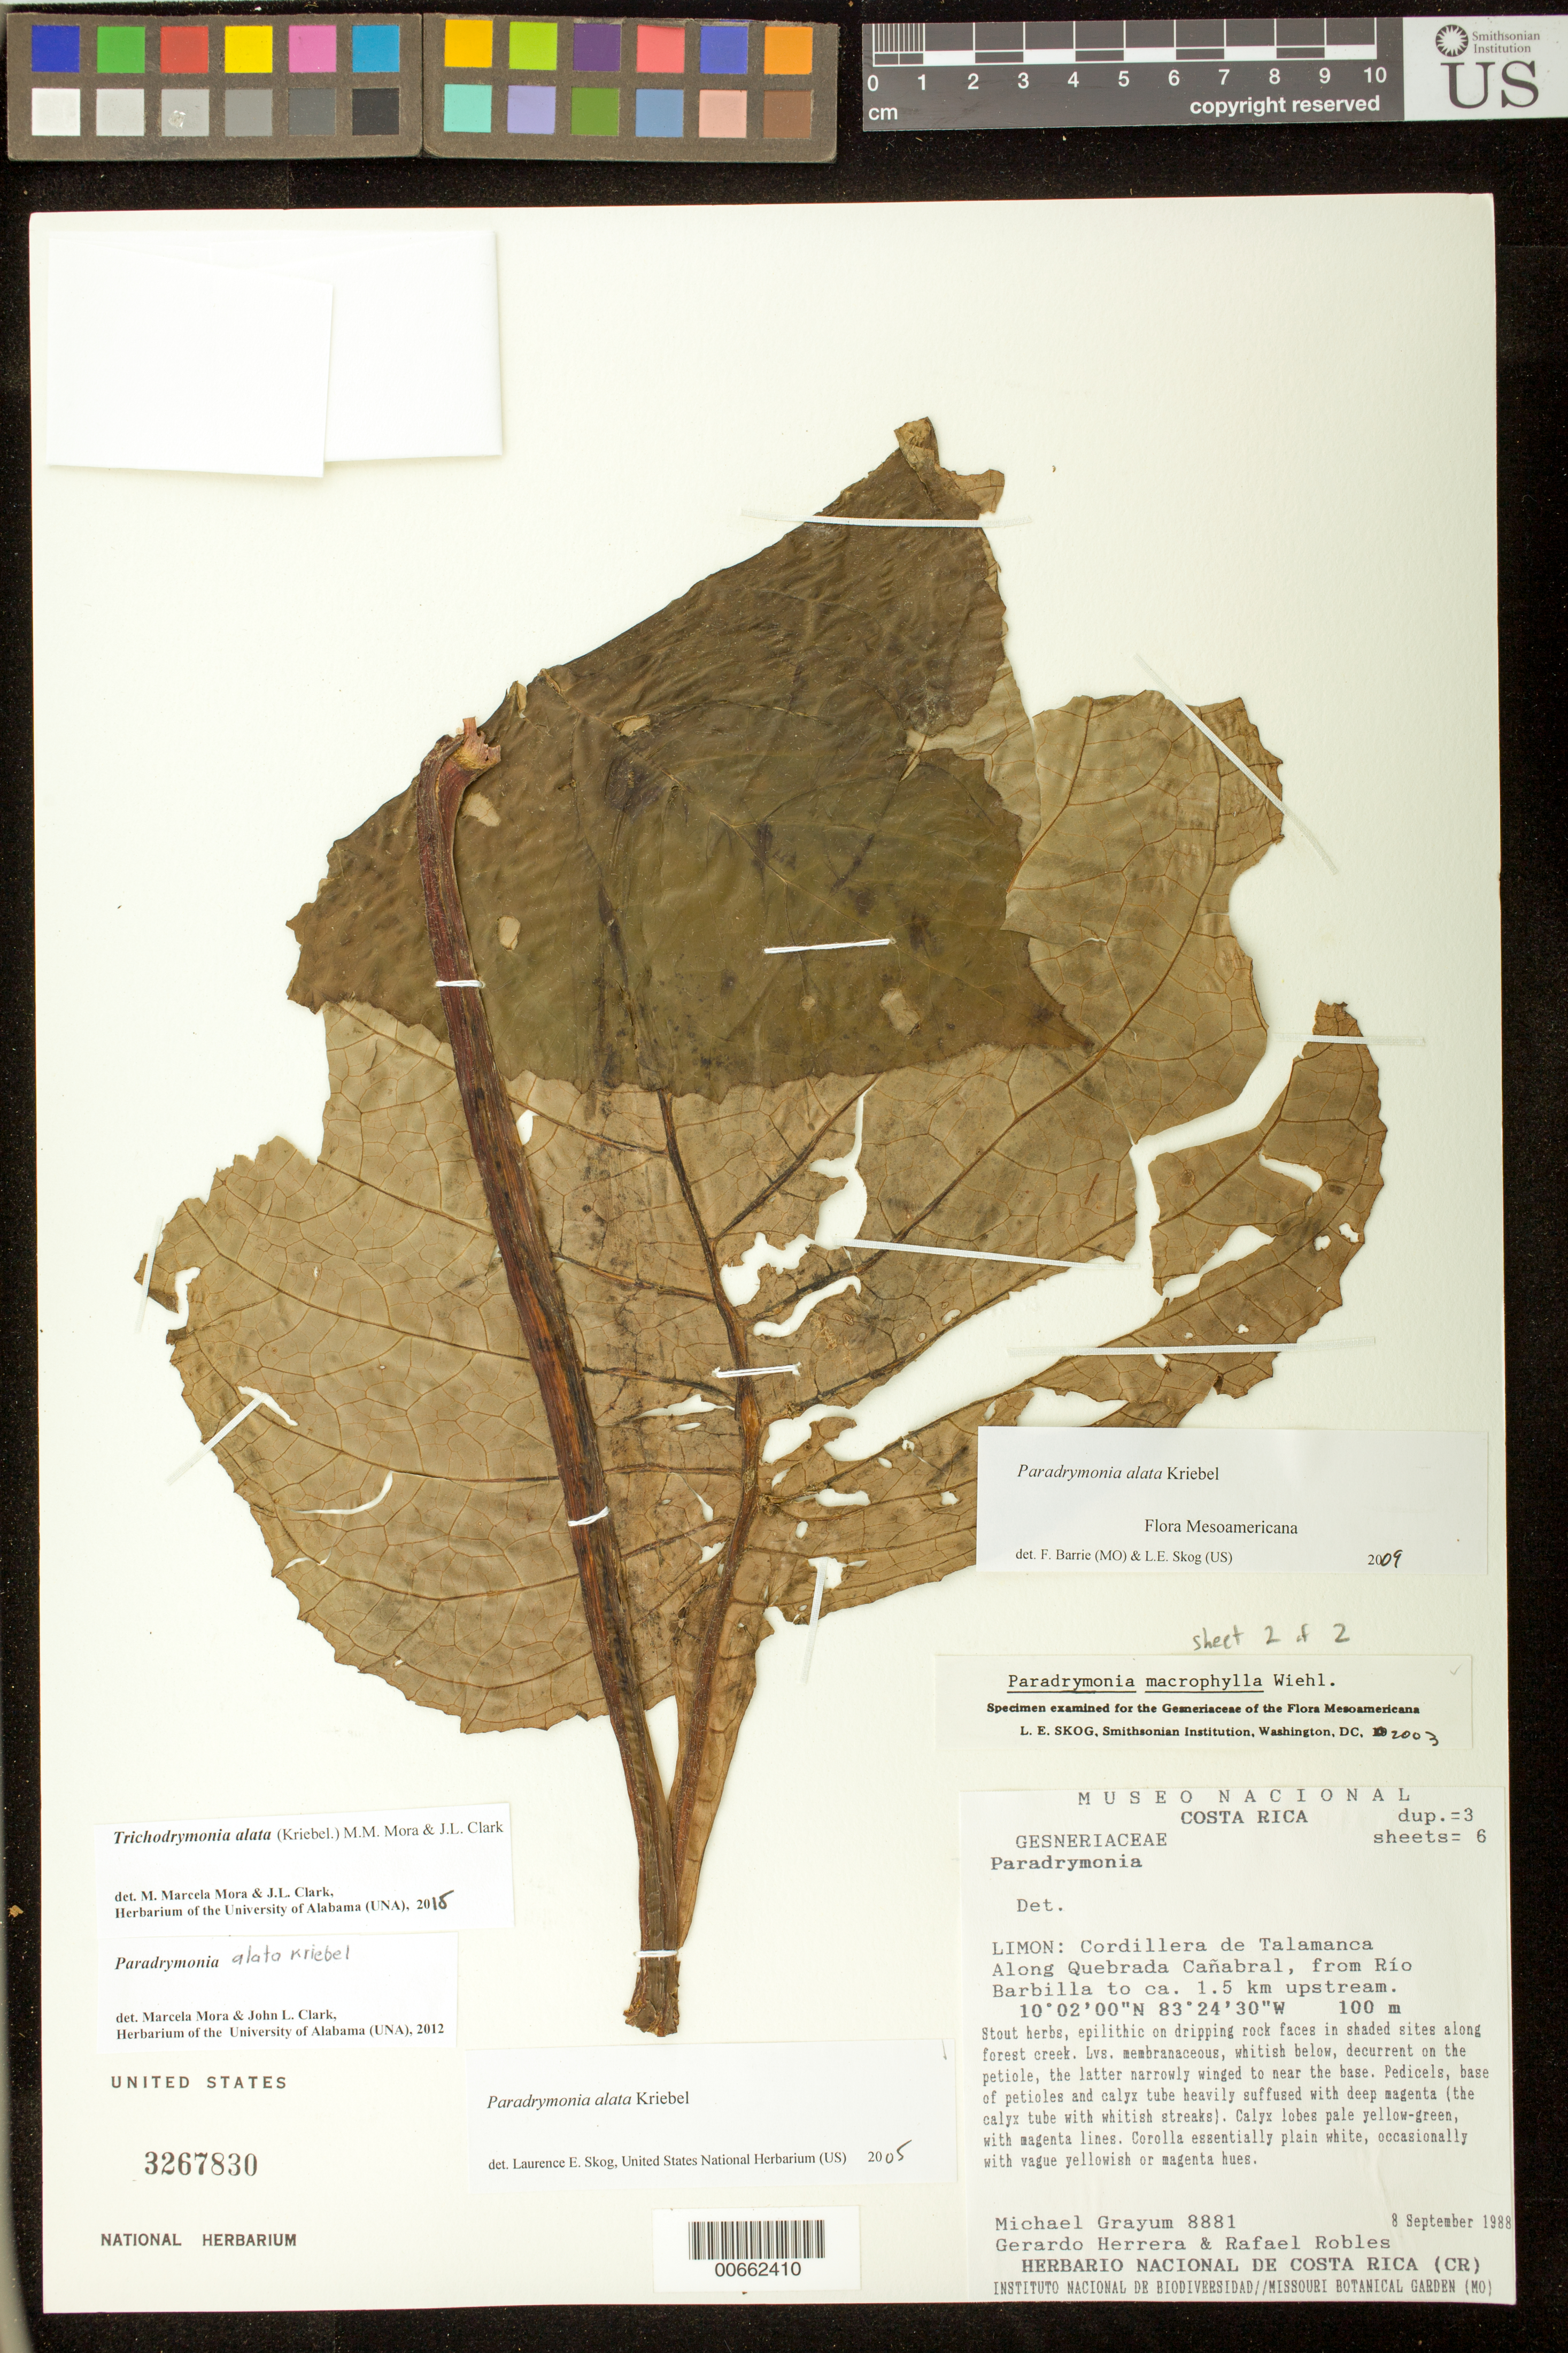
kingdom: Plantae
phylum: Tracheophyta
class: Magnoliopsida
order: Lamiales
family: Gesneriaceae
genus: Trichodrymonia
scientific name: Trichodrymonia alata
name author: (Kriebel) M.M. Mora & J.L. Clark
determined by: Mora, M. M.; Clark, J. L.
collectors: M. H. Grayum, G. Herrera & R. Robles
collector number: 8881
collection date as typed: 08 Sep 1988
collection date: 1988-09-08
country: Costa Rica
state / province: Limón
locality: Cordillera de Talamanca, along Quebrada Canabral, from Rio Barbilla to ca. 1.5 km upstream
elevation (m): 100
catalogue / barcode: US 3267830